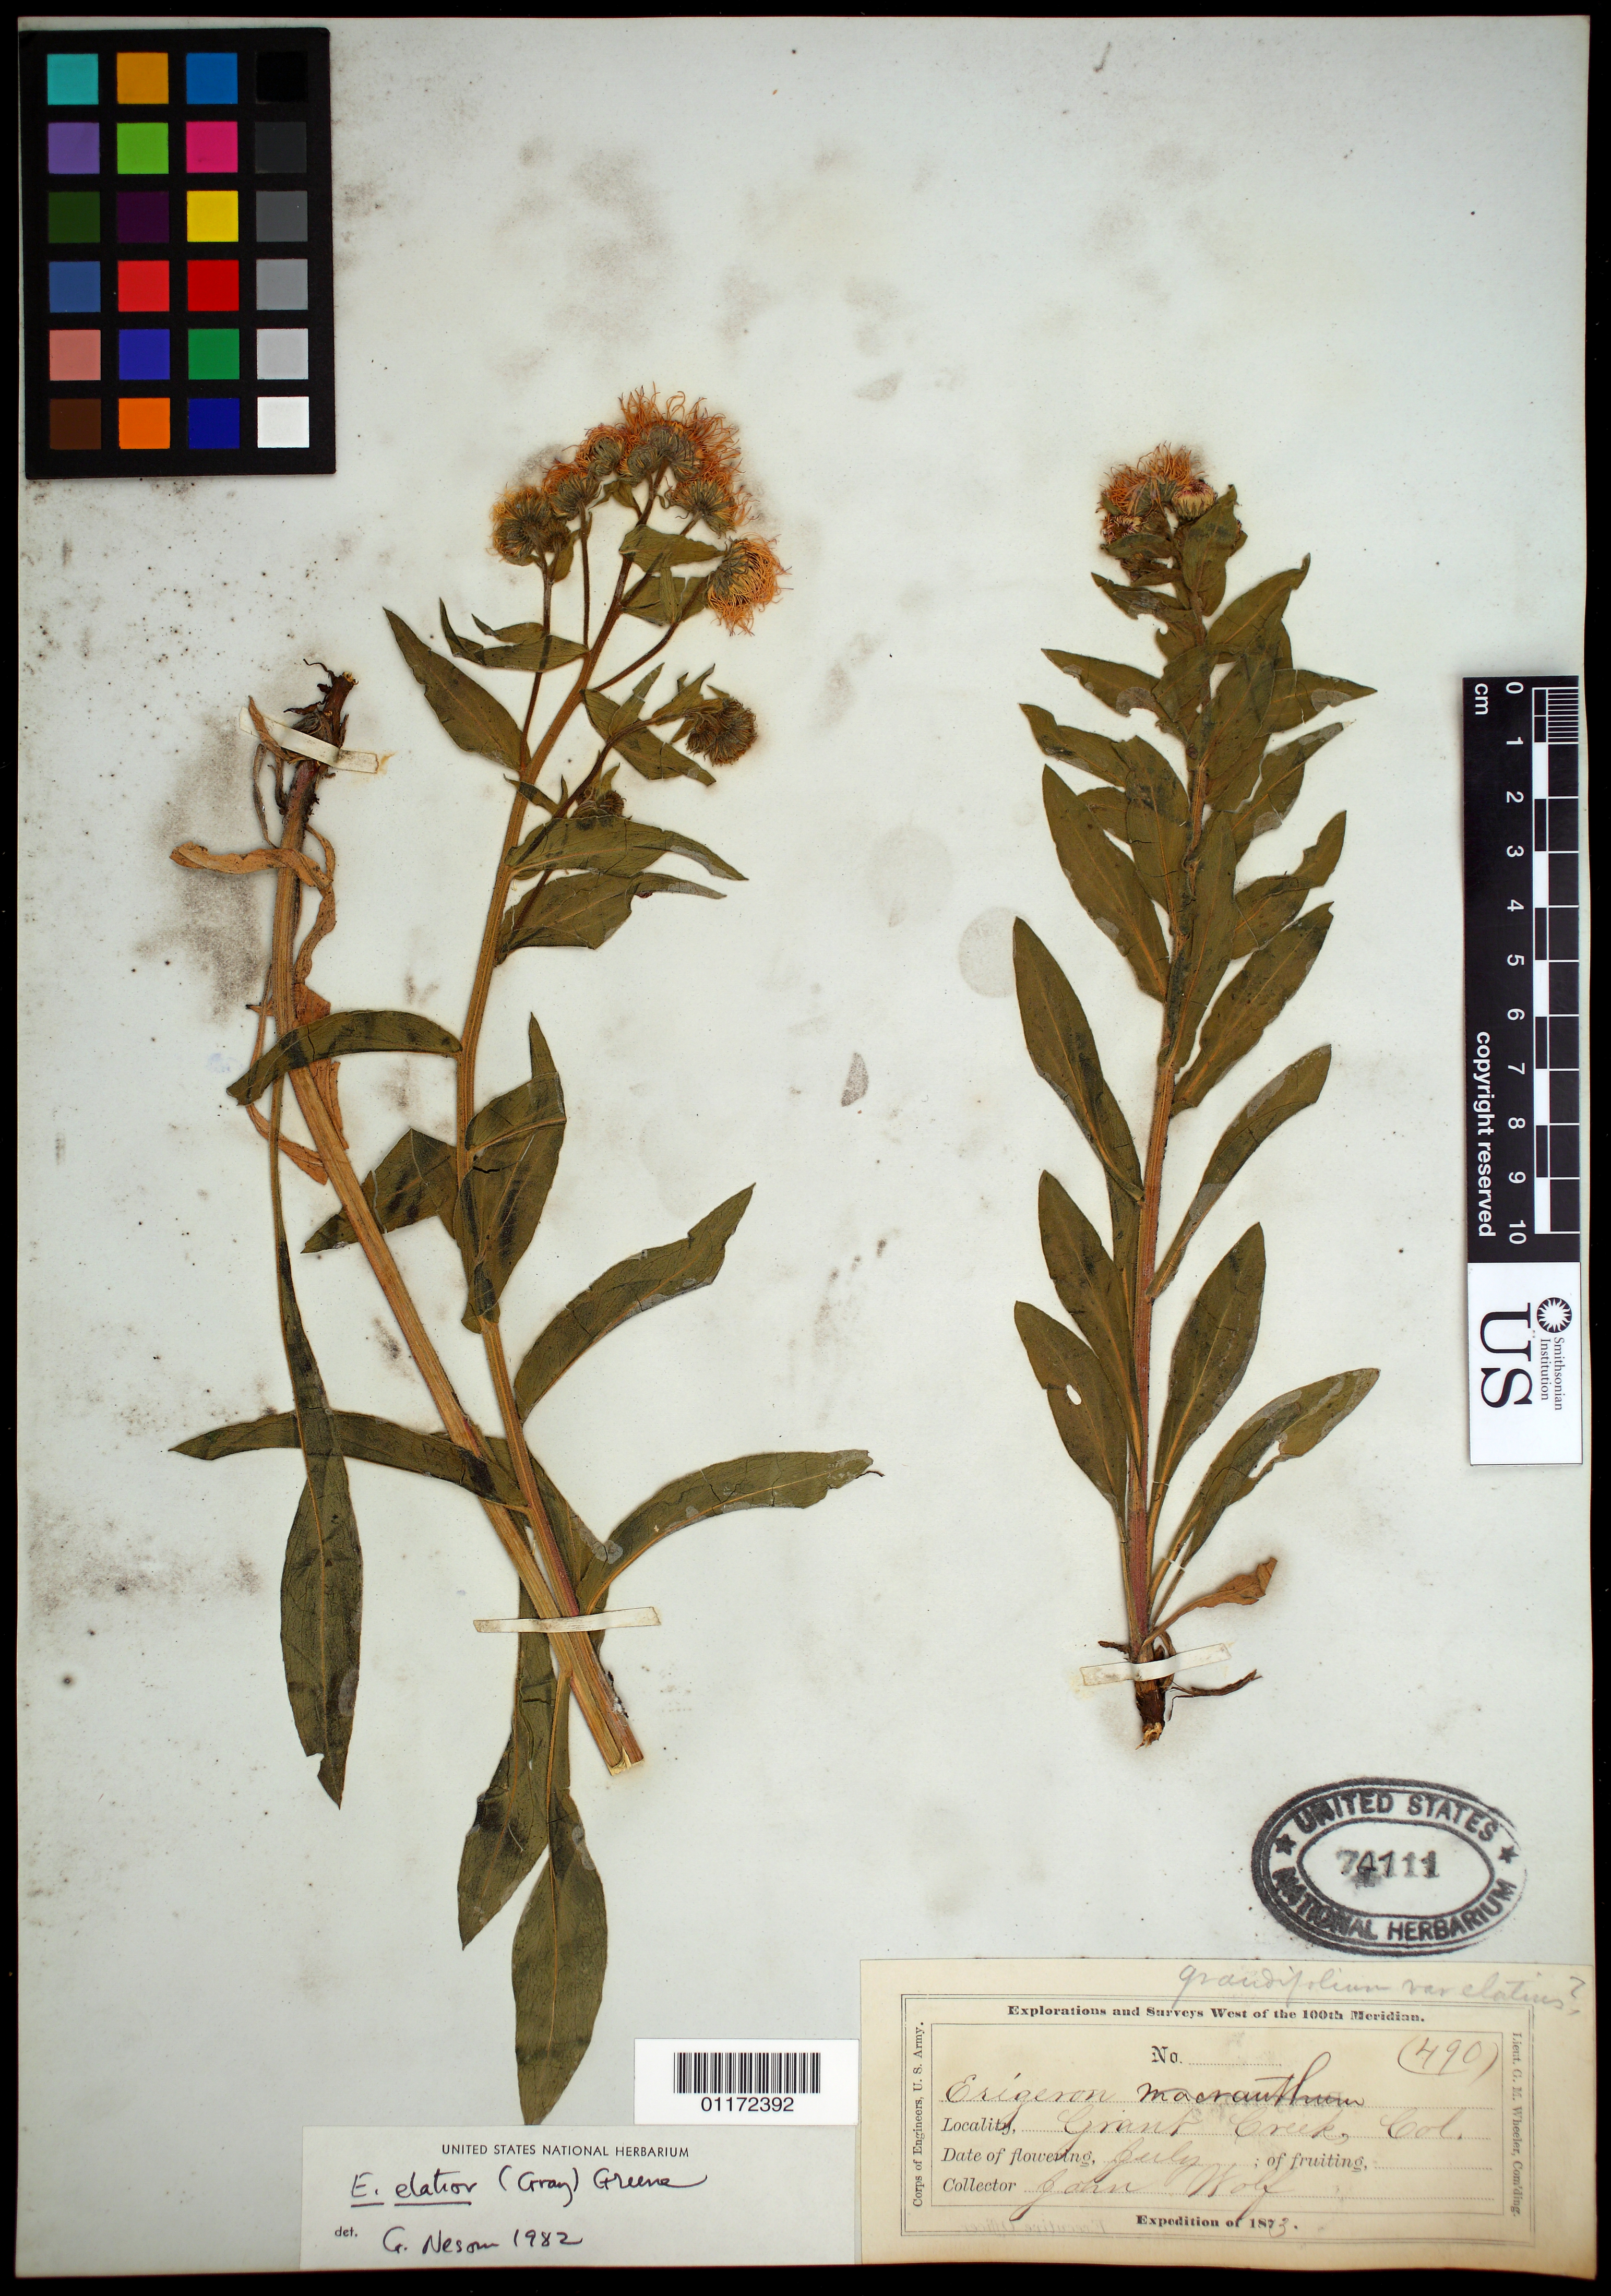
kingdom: Plantae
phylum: Tracheophyta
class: Magnoliopsida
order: Asterales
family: Asteraceae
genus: Erigeron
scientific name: Erigeron elatior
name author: (A. Gray) Greene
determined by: Nesom, Guy L.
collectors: J. Wolf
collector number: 490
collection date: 1873-07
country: United States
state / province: Colorado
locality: Grant Creek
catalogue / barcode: US 74111